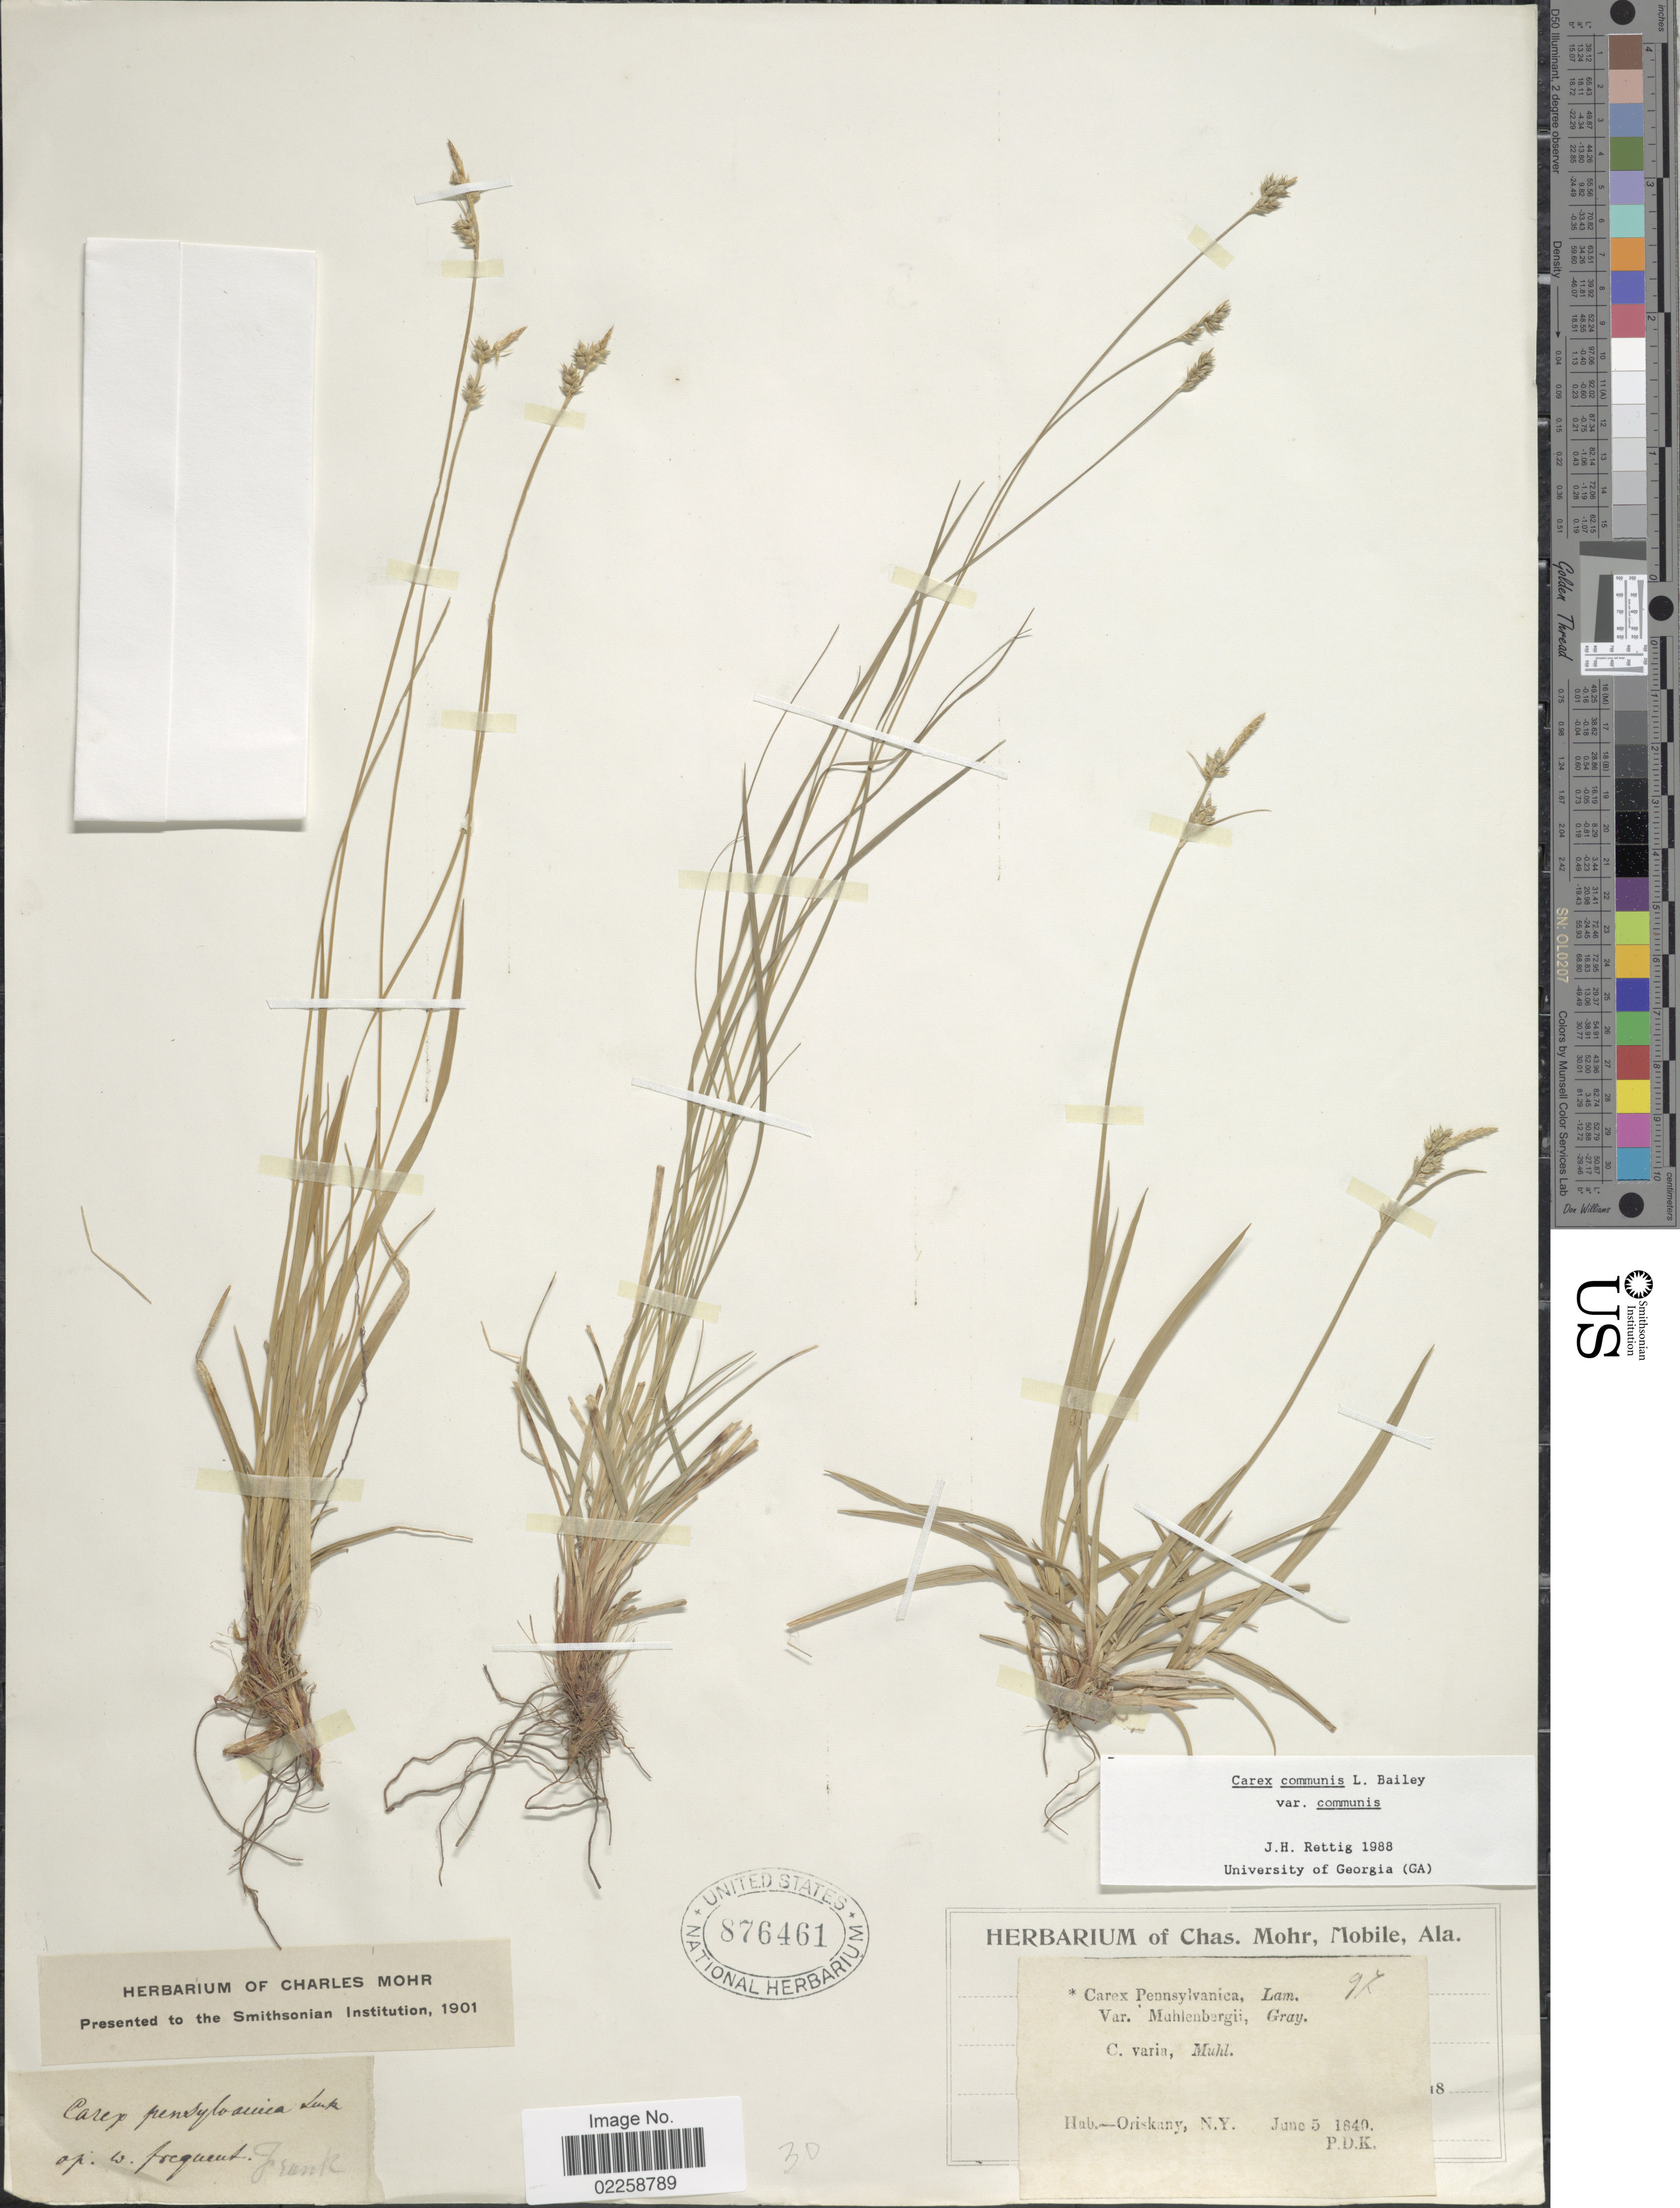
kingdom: Plantae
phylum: Tracheophyta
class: Liliopsida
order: Poales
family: Cyperaceae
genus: Carex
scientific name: Carex communis var. communis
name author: L.H. Bailey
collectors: P. D. Knieskern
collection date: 1840-06-05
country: United States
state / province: New York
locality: Oriskany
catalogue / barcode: US 876461